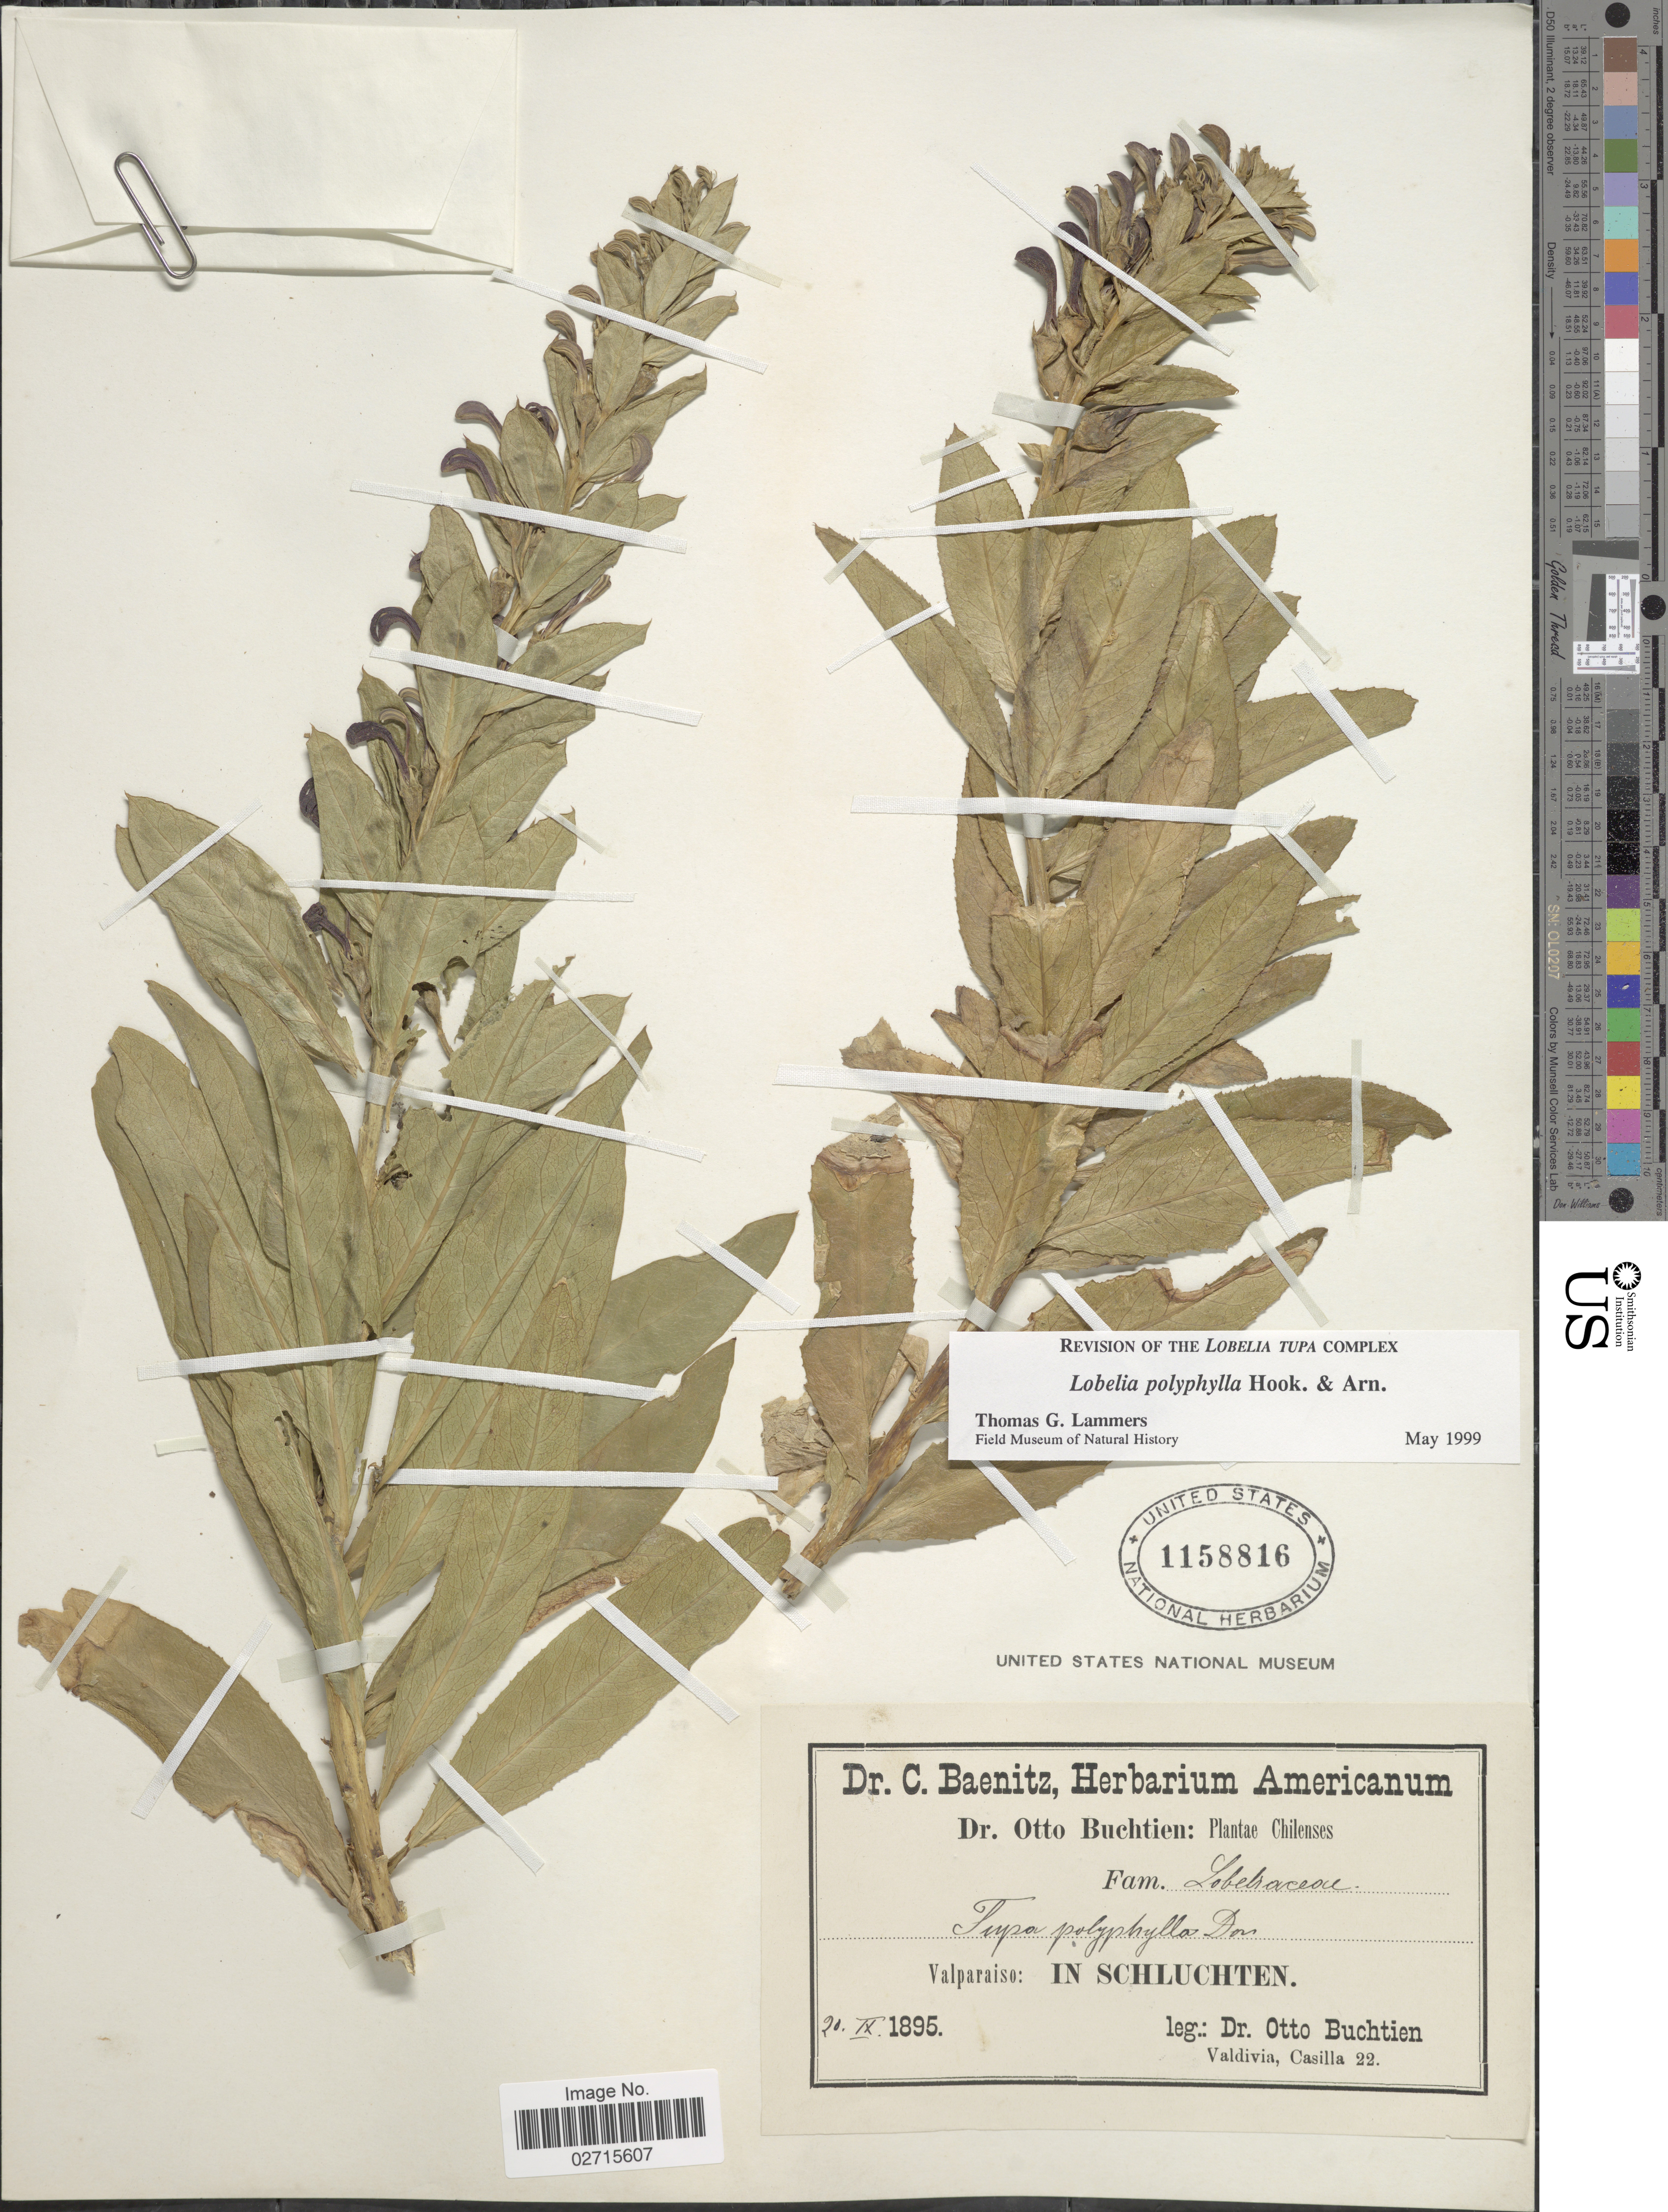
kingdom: Plantae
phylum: Tracheophyta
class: Magnoliopsida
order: Asterales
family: Campanulaceae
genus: Lobelia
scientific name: Lobelia polyphylla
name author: Hook. & Arn.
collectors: O. Buchtien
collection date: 1895-09-20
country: Chile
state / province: Valparaíso (V)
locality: In schluchten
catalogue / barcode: US 1158816